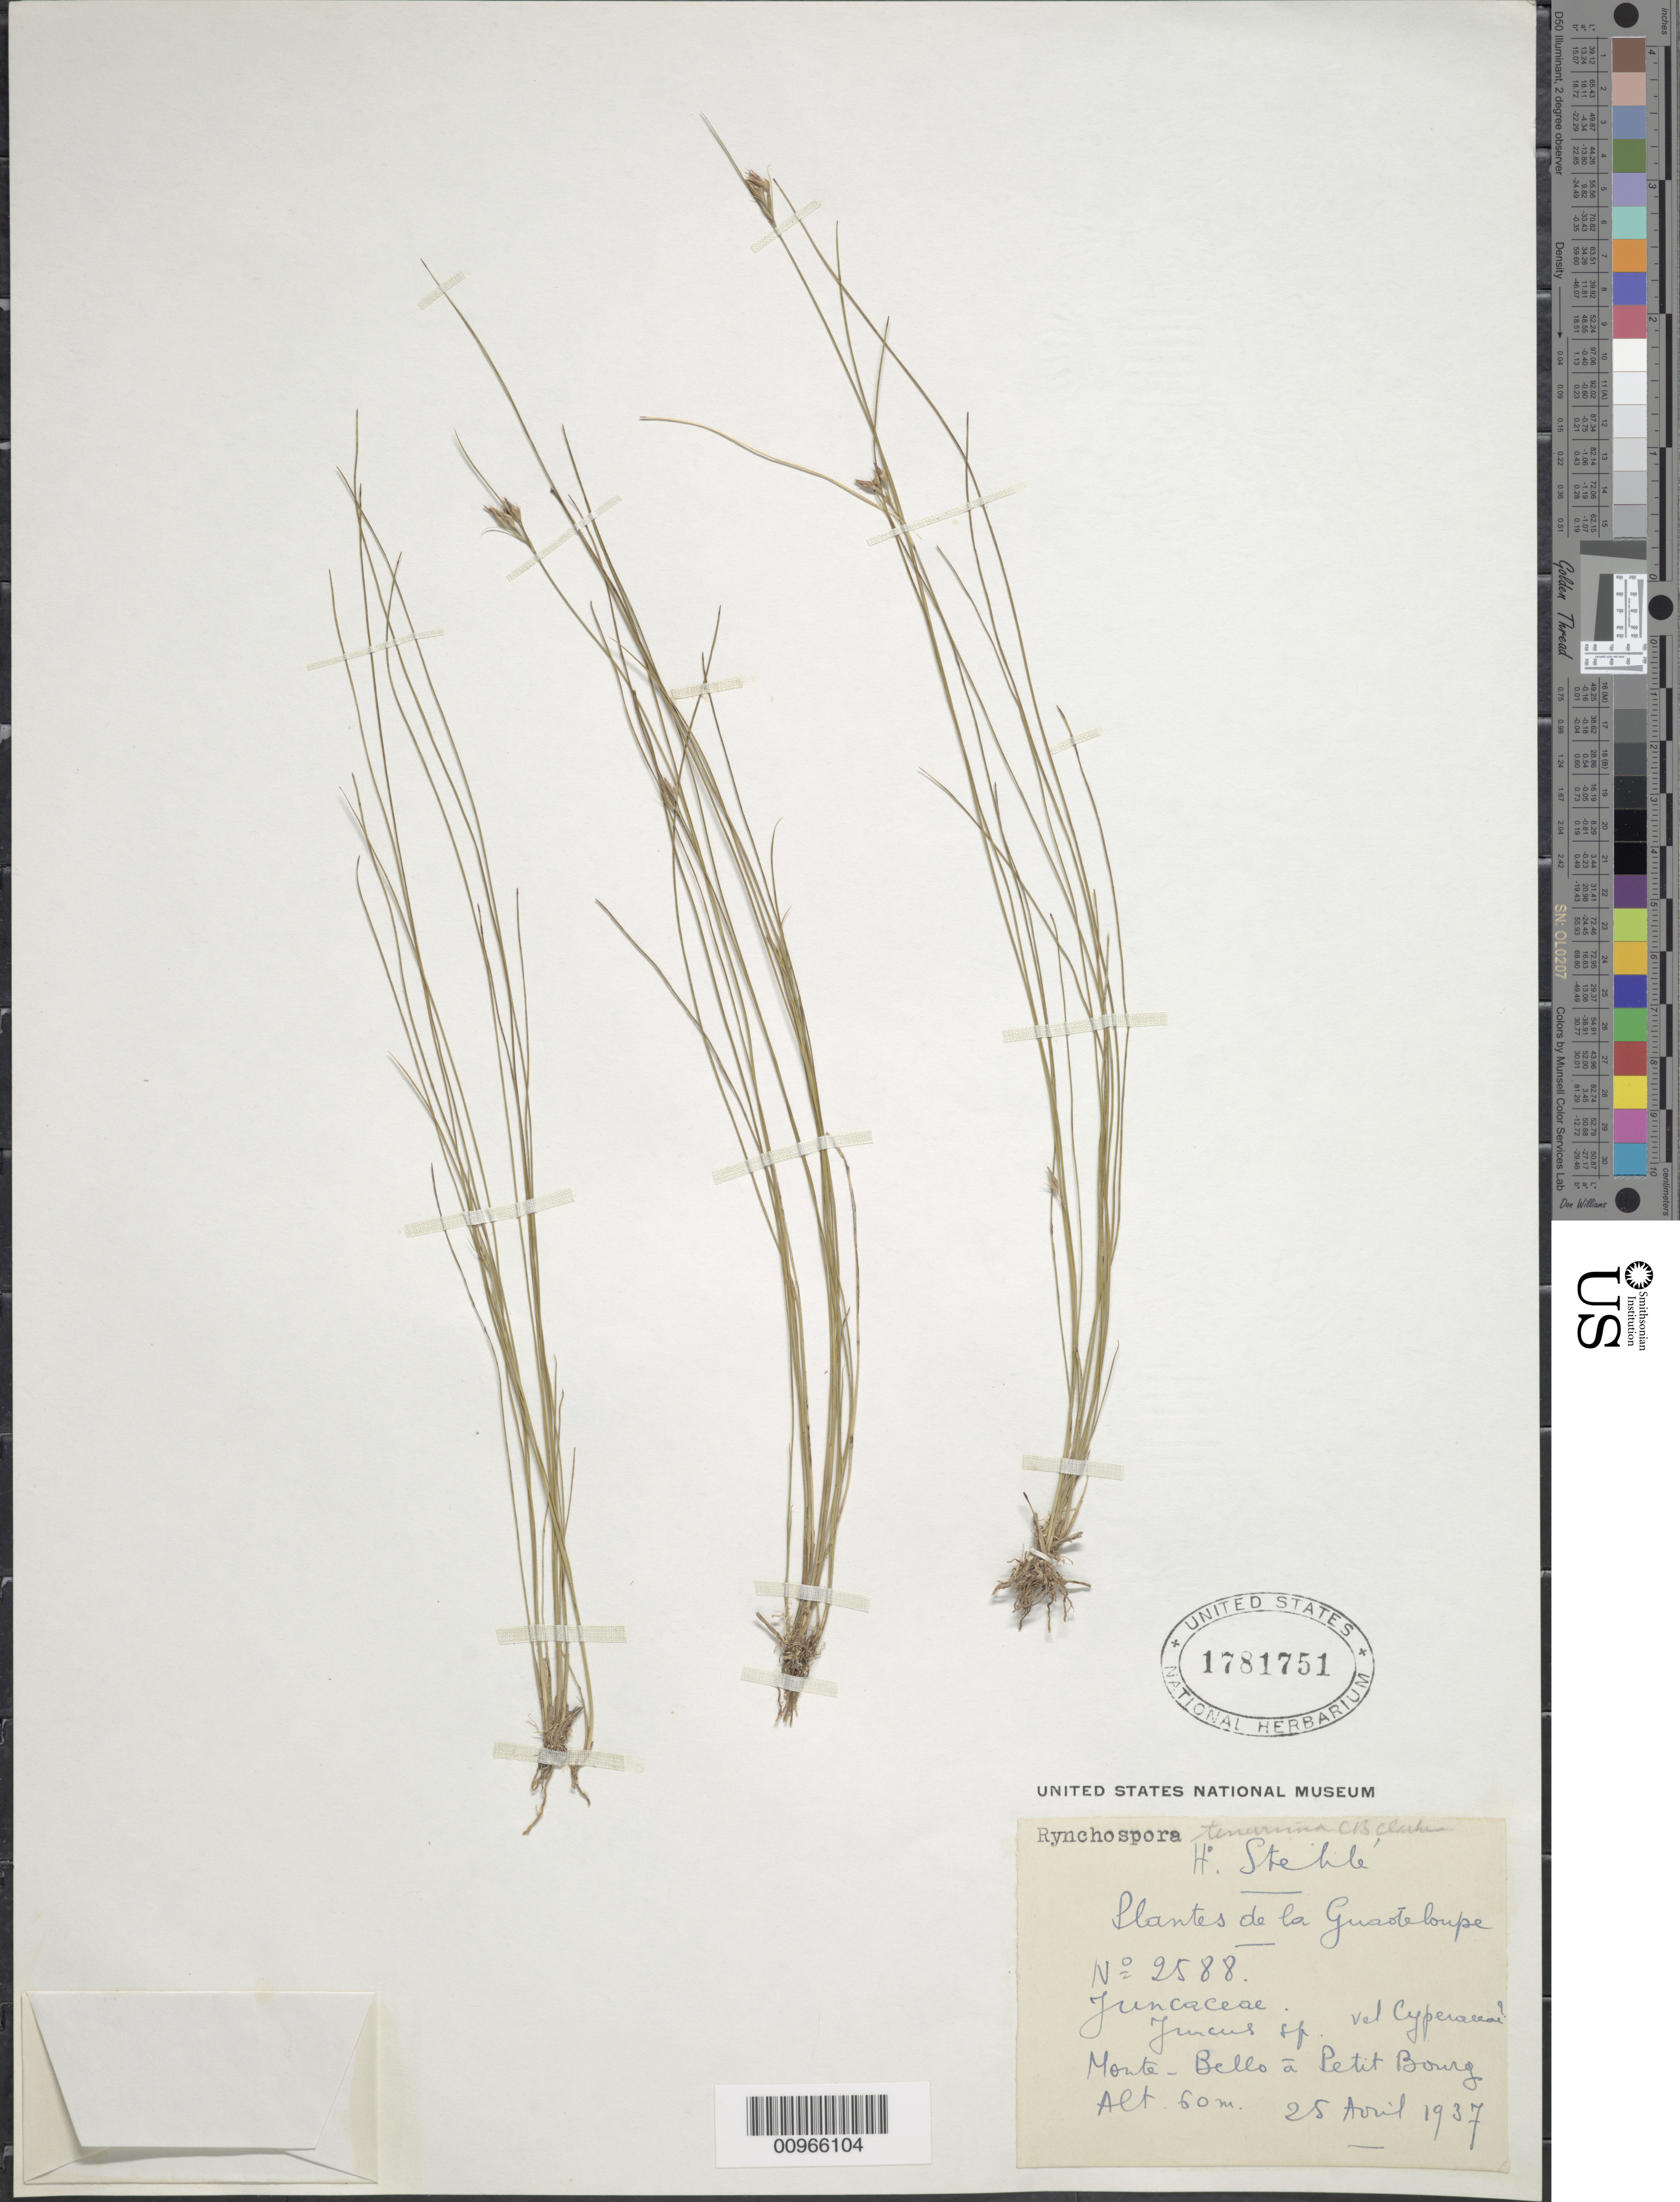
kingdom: Plantae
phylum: Tracheophyta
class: Liliopsida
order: Poales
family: Cyperaceae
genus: Rhynchospora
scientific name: Rhynchospora tenerrima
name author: Nees ex Spreng.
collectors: H. Stehlé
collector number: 2588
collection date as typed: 25 Apr 1937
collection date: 1937-04-25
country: Guadeloupe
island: Basse Terre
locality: Monte Bello à Petit Bourg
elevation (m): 60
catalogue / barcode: US 1781751